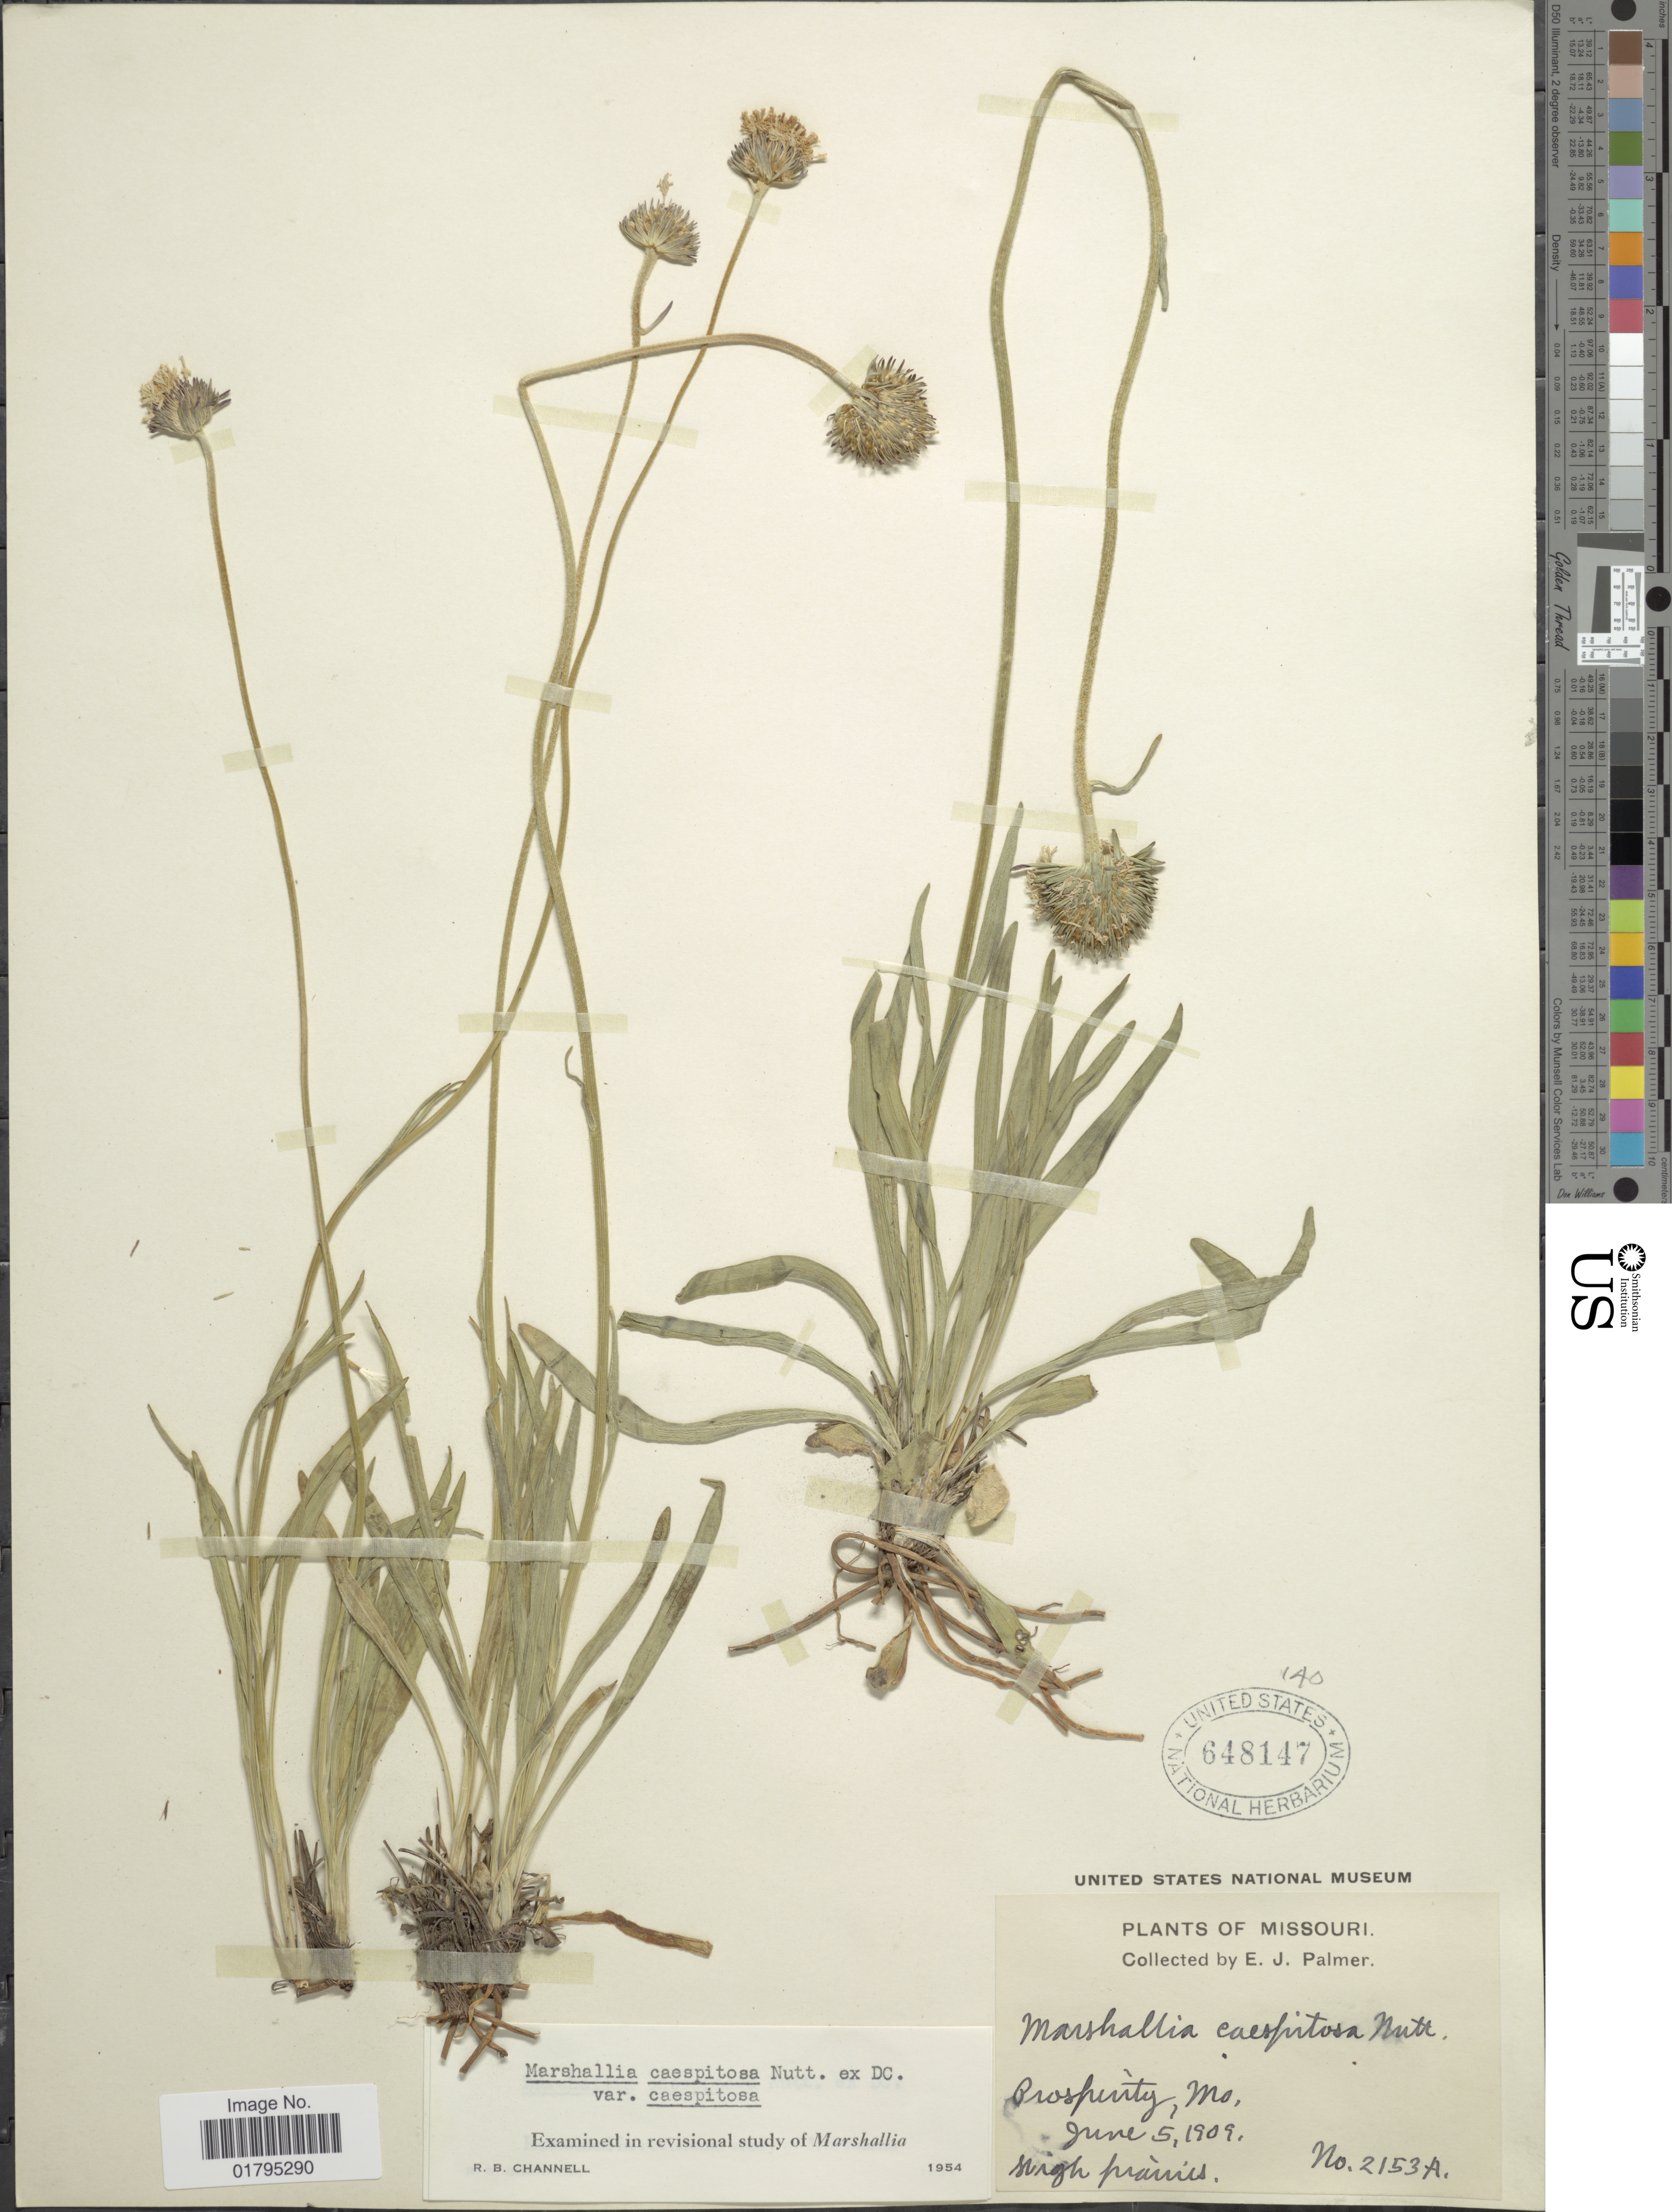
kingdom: Plantae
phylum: Tracheophyta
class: Magnoliopsida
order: Asterales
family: Asteraceae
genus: Marshallia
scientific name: Marshallia caespitosa var. caespitosa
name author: Nutt. ex DC.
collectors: E. J. Palmer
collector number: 2153A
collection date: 1909-06-05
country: United States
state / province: Missouri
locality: Prosperity, Mo. high prairies.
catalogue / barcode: US 648147